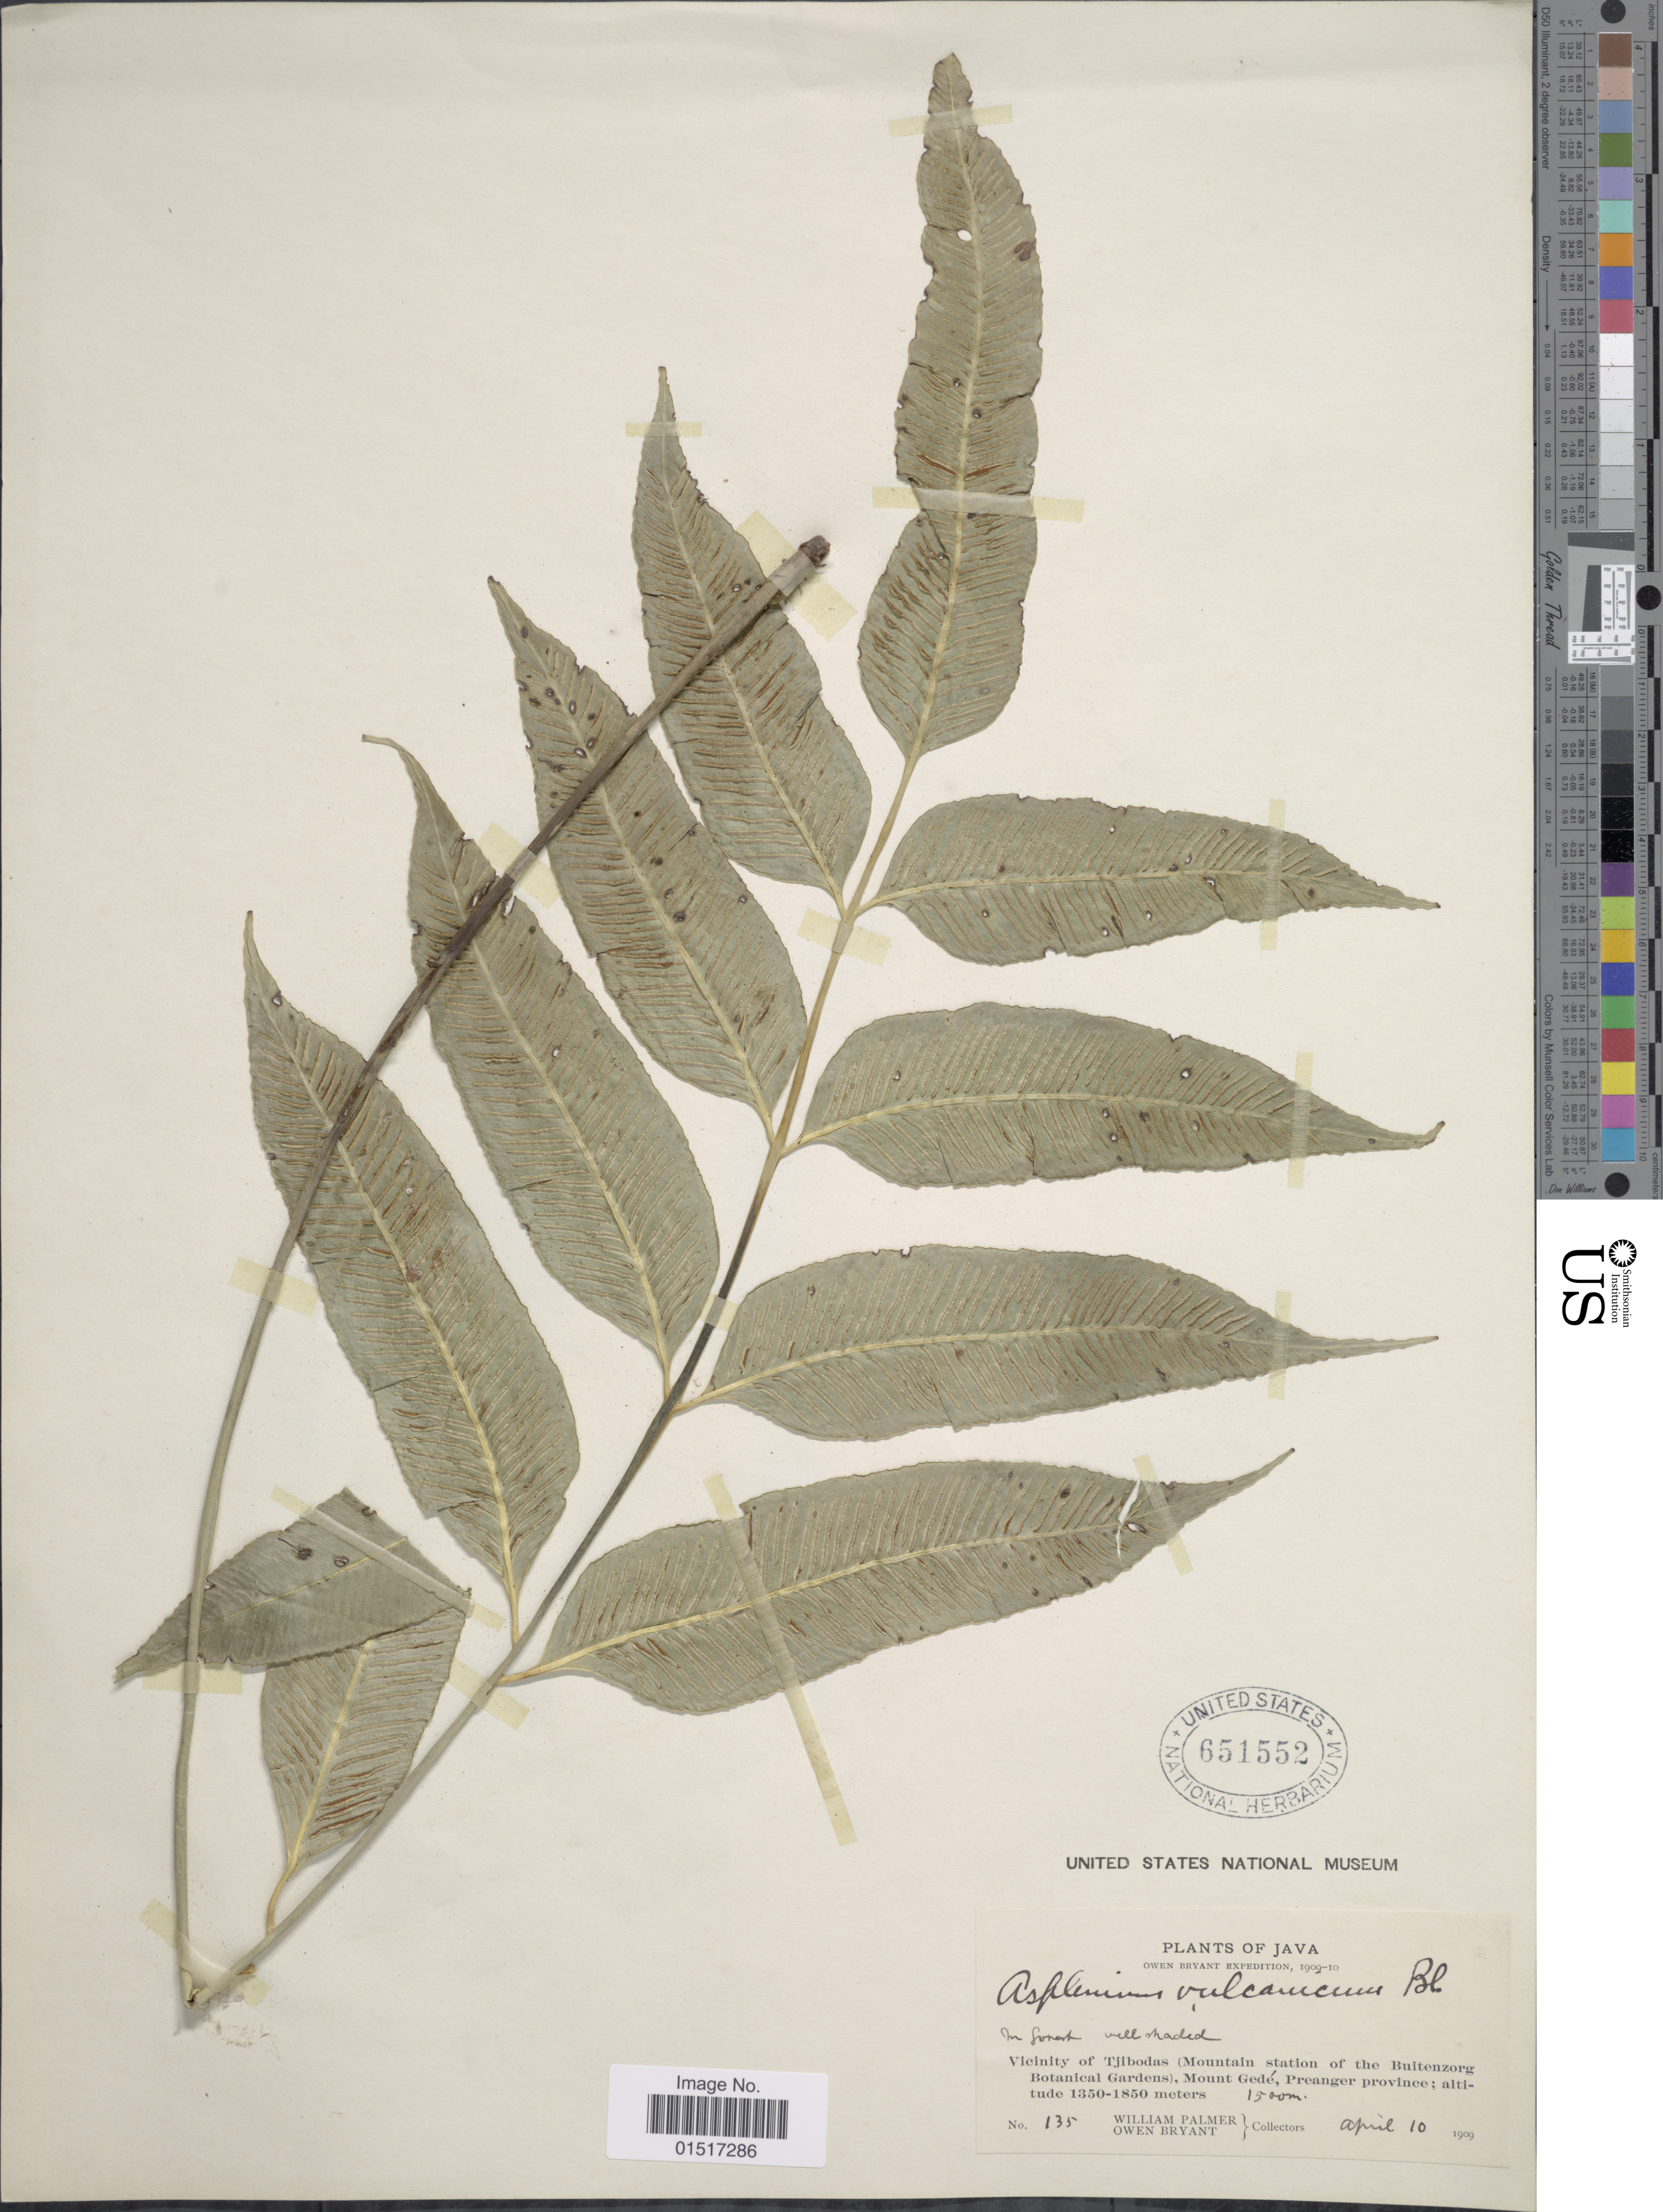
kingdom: Plantae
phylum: Tracheophyta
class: Polypodiopsida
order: Polypodiales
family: Aspleniaceae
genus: Asplenium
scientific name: Asplenium vulcanicum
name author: Blume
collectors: W. Palmer & O. Bryant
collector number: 135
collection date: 1909-04-10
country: Indonesia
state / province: Java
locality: Vicinity of Tjibodas (Mountain of the Buitenzorg Botanical Gardens), Mount Gedé, Preanger province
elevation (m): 1500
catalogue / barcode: US 651552